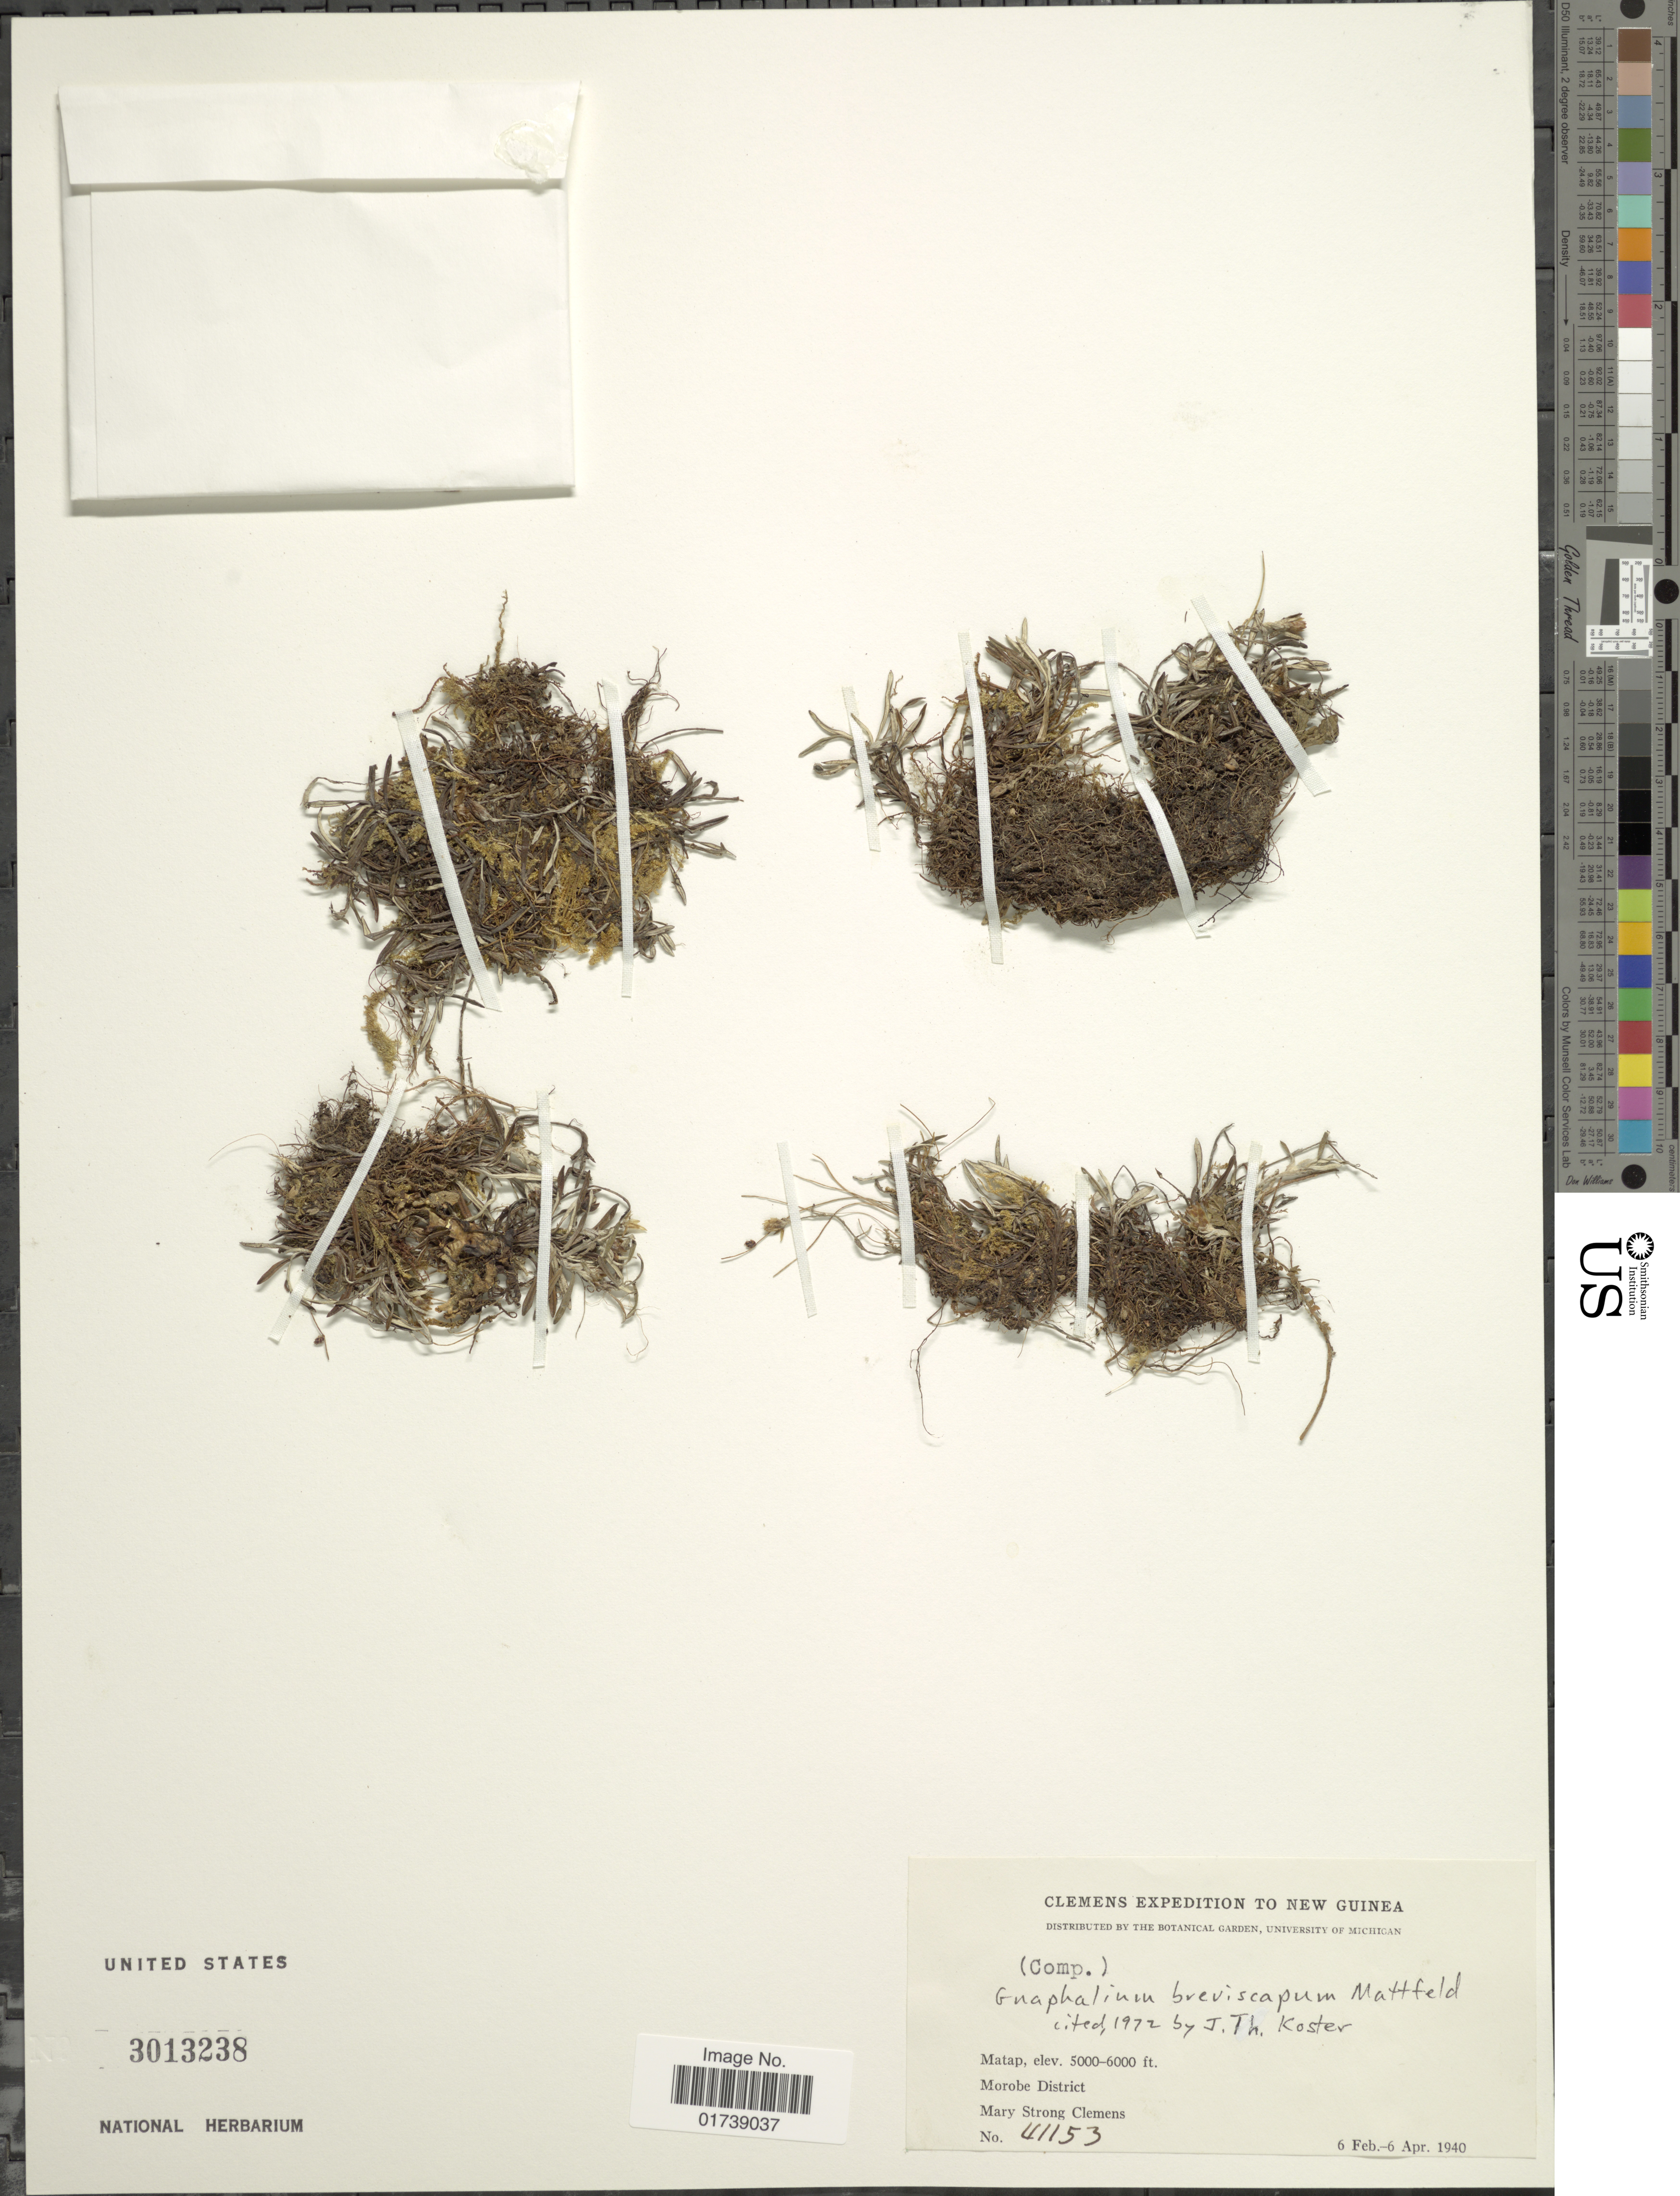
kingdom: Plantae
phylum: Tracheophyta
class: Magnoliopsida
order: Asterales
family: Asteraceae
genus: Euchiton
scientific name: Euchiton breviscapus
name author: (Mattf.) Anderb.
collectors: M. S. Clemens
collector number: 41153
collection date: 1940-02-06/1940-04-06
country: Papua New Guinea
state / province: Morobe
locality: Matap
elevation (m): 1524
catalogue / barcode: US 3013238